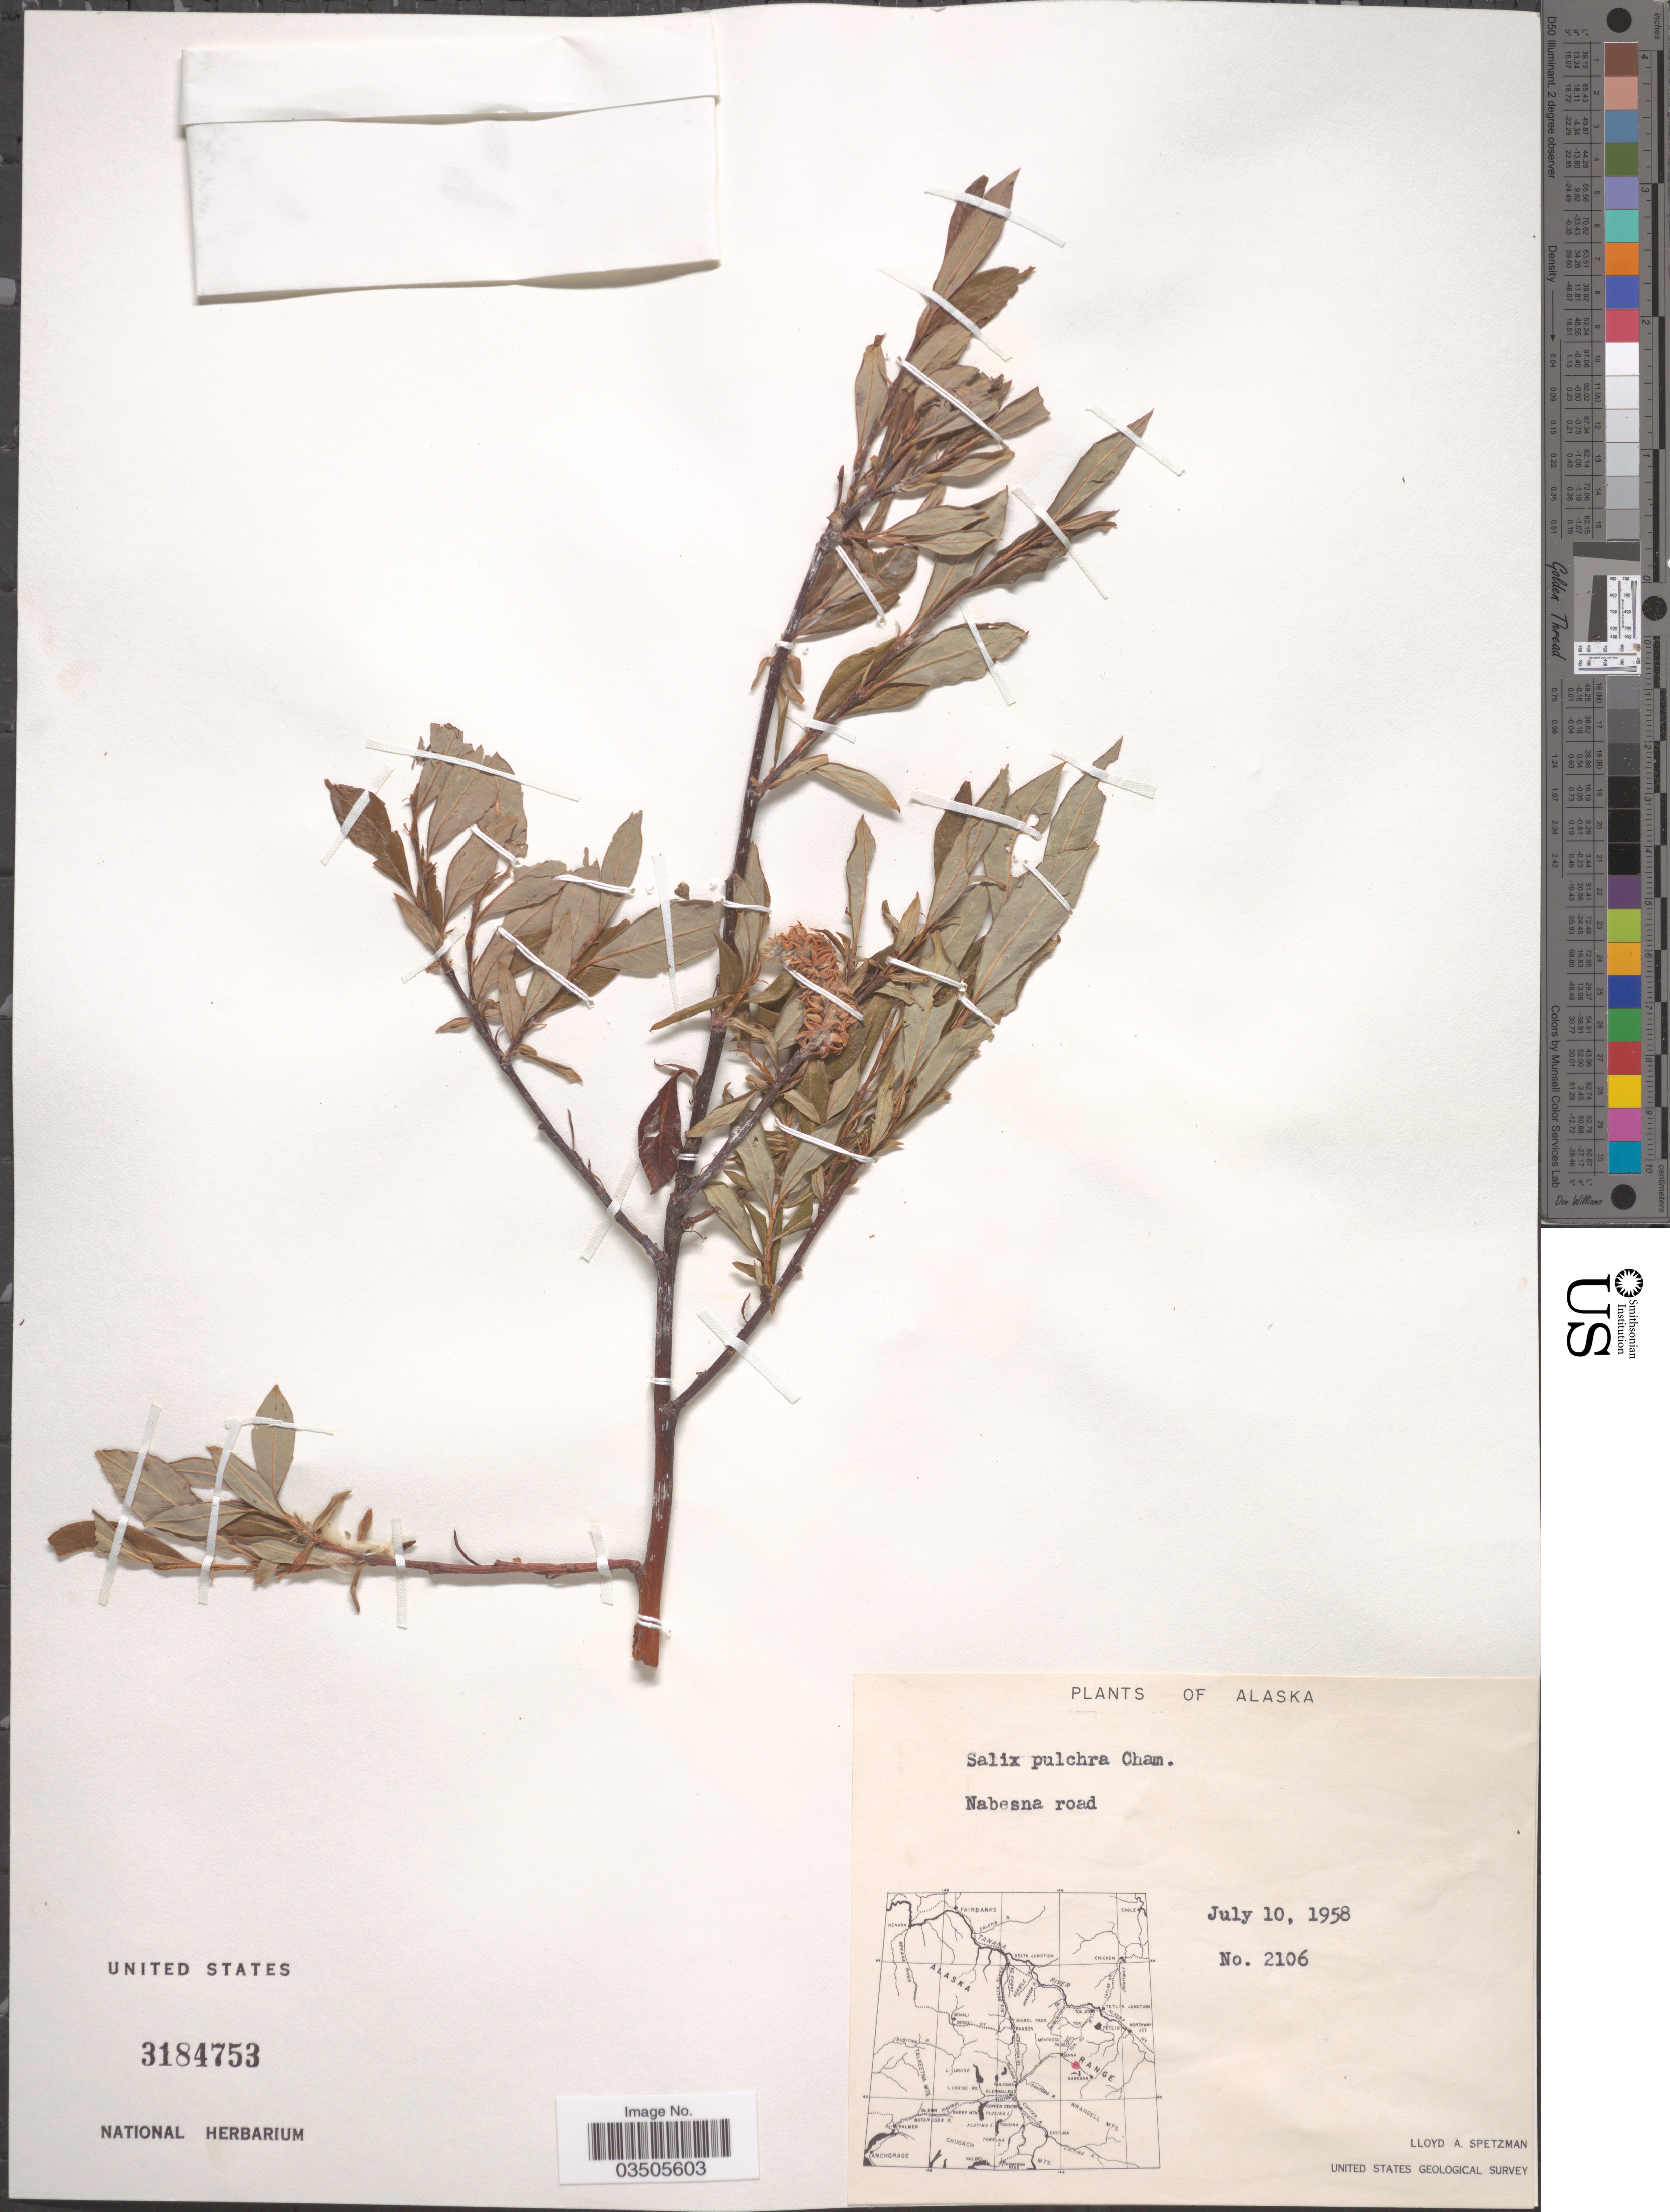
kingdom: Plantae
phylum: Tracheophyta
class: Magnoliopsida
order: Malpighiales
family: Salicaceae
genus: Salix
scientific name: Salix pulchra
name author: Cham.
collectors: L. Spetzman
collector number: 2106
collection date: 1958-07-10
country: United States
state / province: Alaska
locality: Nabesna road.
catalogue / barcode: US 3184753